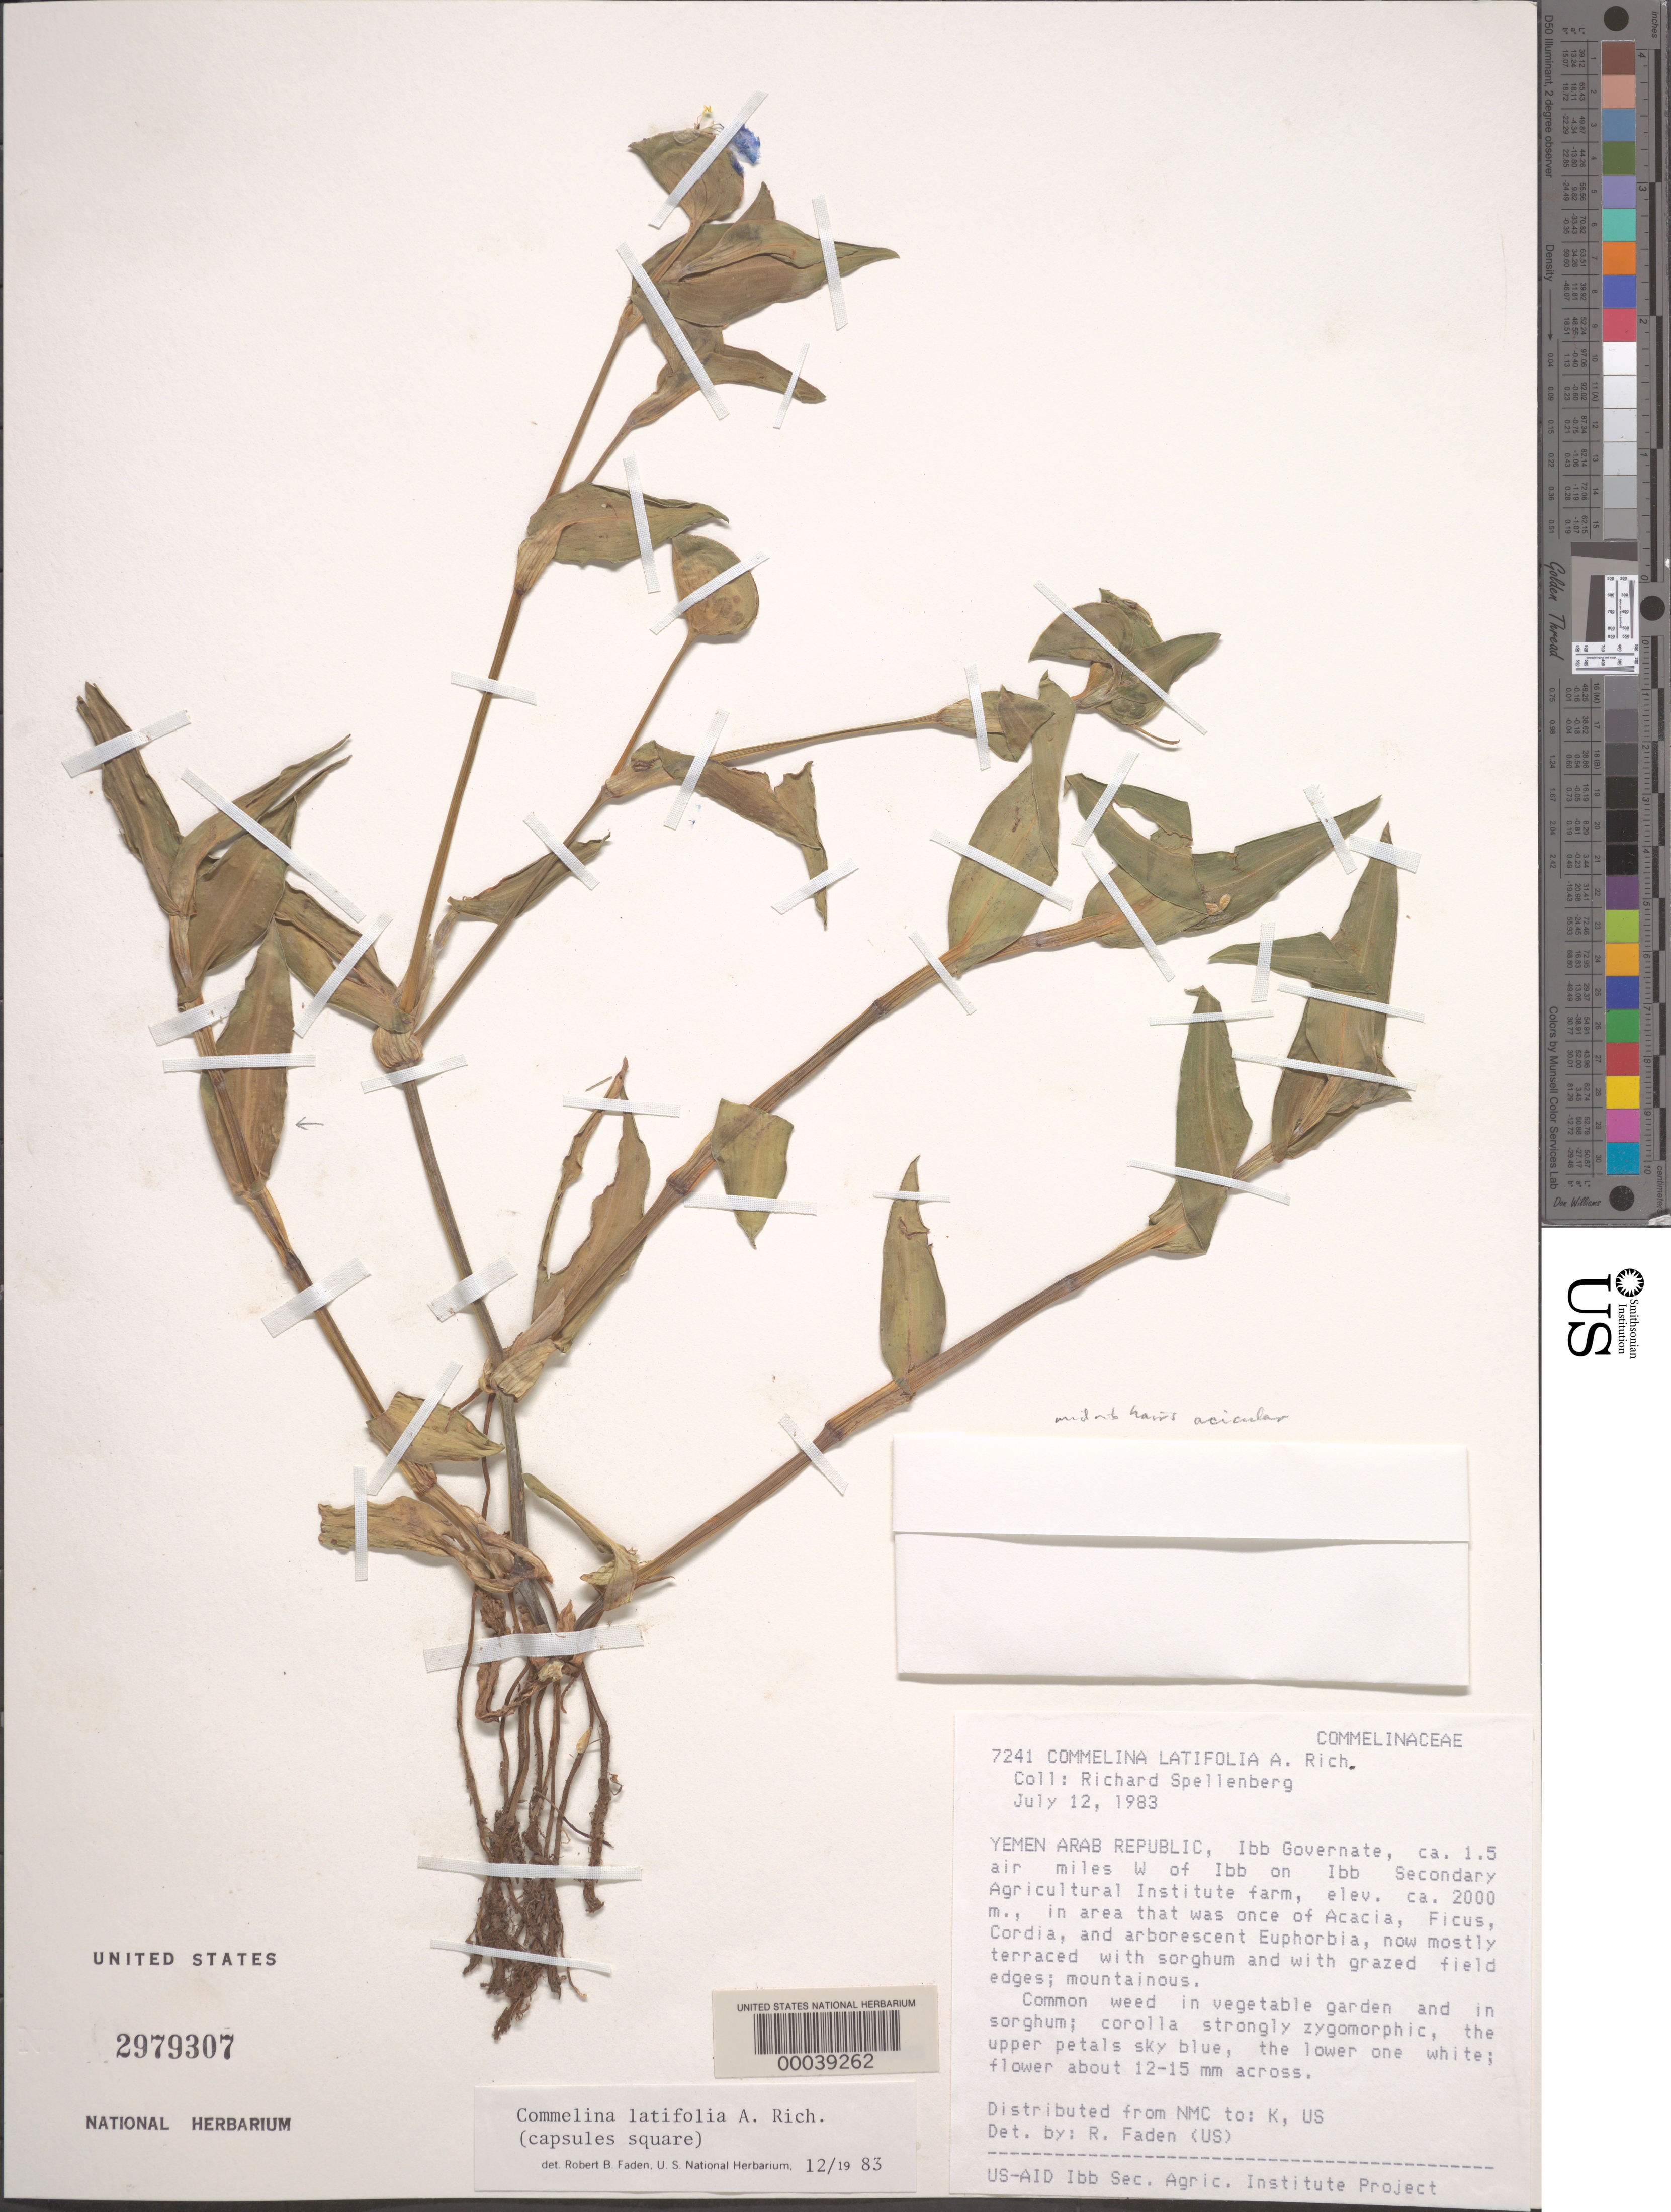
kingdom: Plantae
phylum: Tracheophyta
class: Liliopsida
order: Commelinales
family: Commelinaceae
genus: Commelina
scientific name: Commelina latifolia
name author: Hochst. ex A. Rich.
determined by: Faden, Robert B., (US), Smithsonian Institution - National Museum of Natural History (UNITED STATES)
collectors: R. W. Spellenberg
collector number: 7241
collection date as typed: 12 Jul 1983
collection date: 1983-07-12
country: Yemen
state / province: Ibb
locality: Secondary agricultural institute farm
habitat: Vegetable garden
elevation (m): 2000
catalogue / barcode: US 2979307